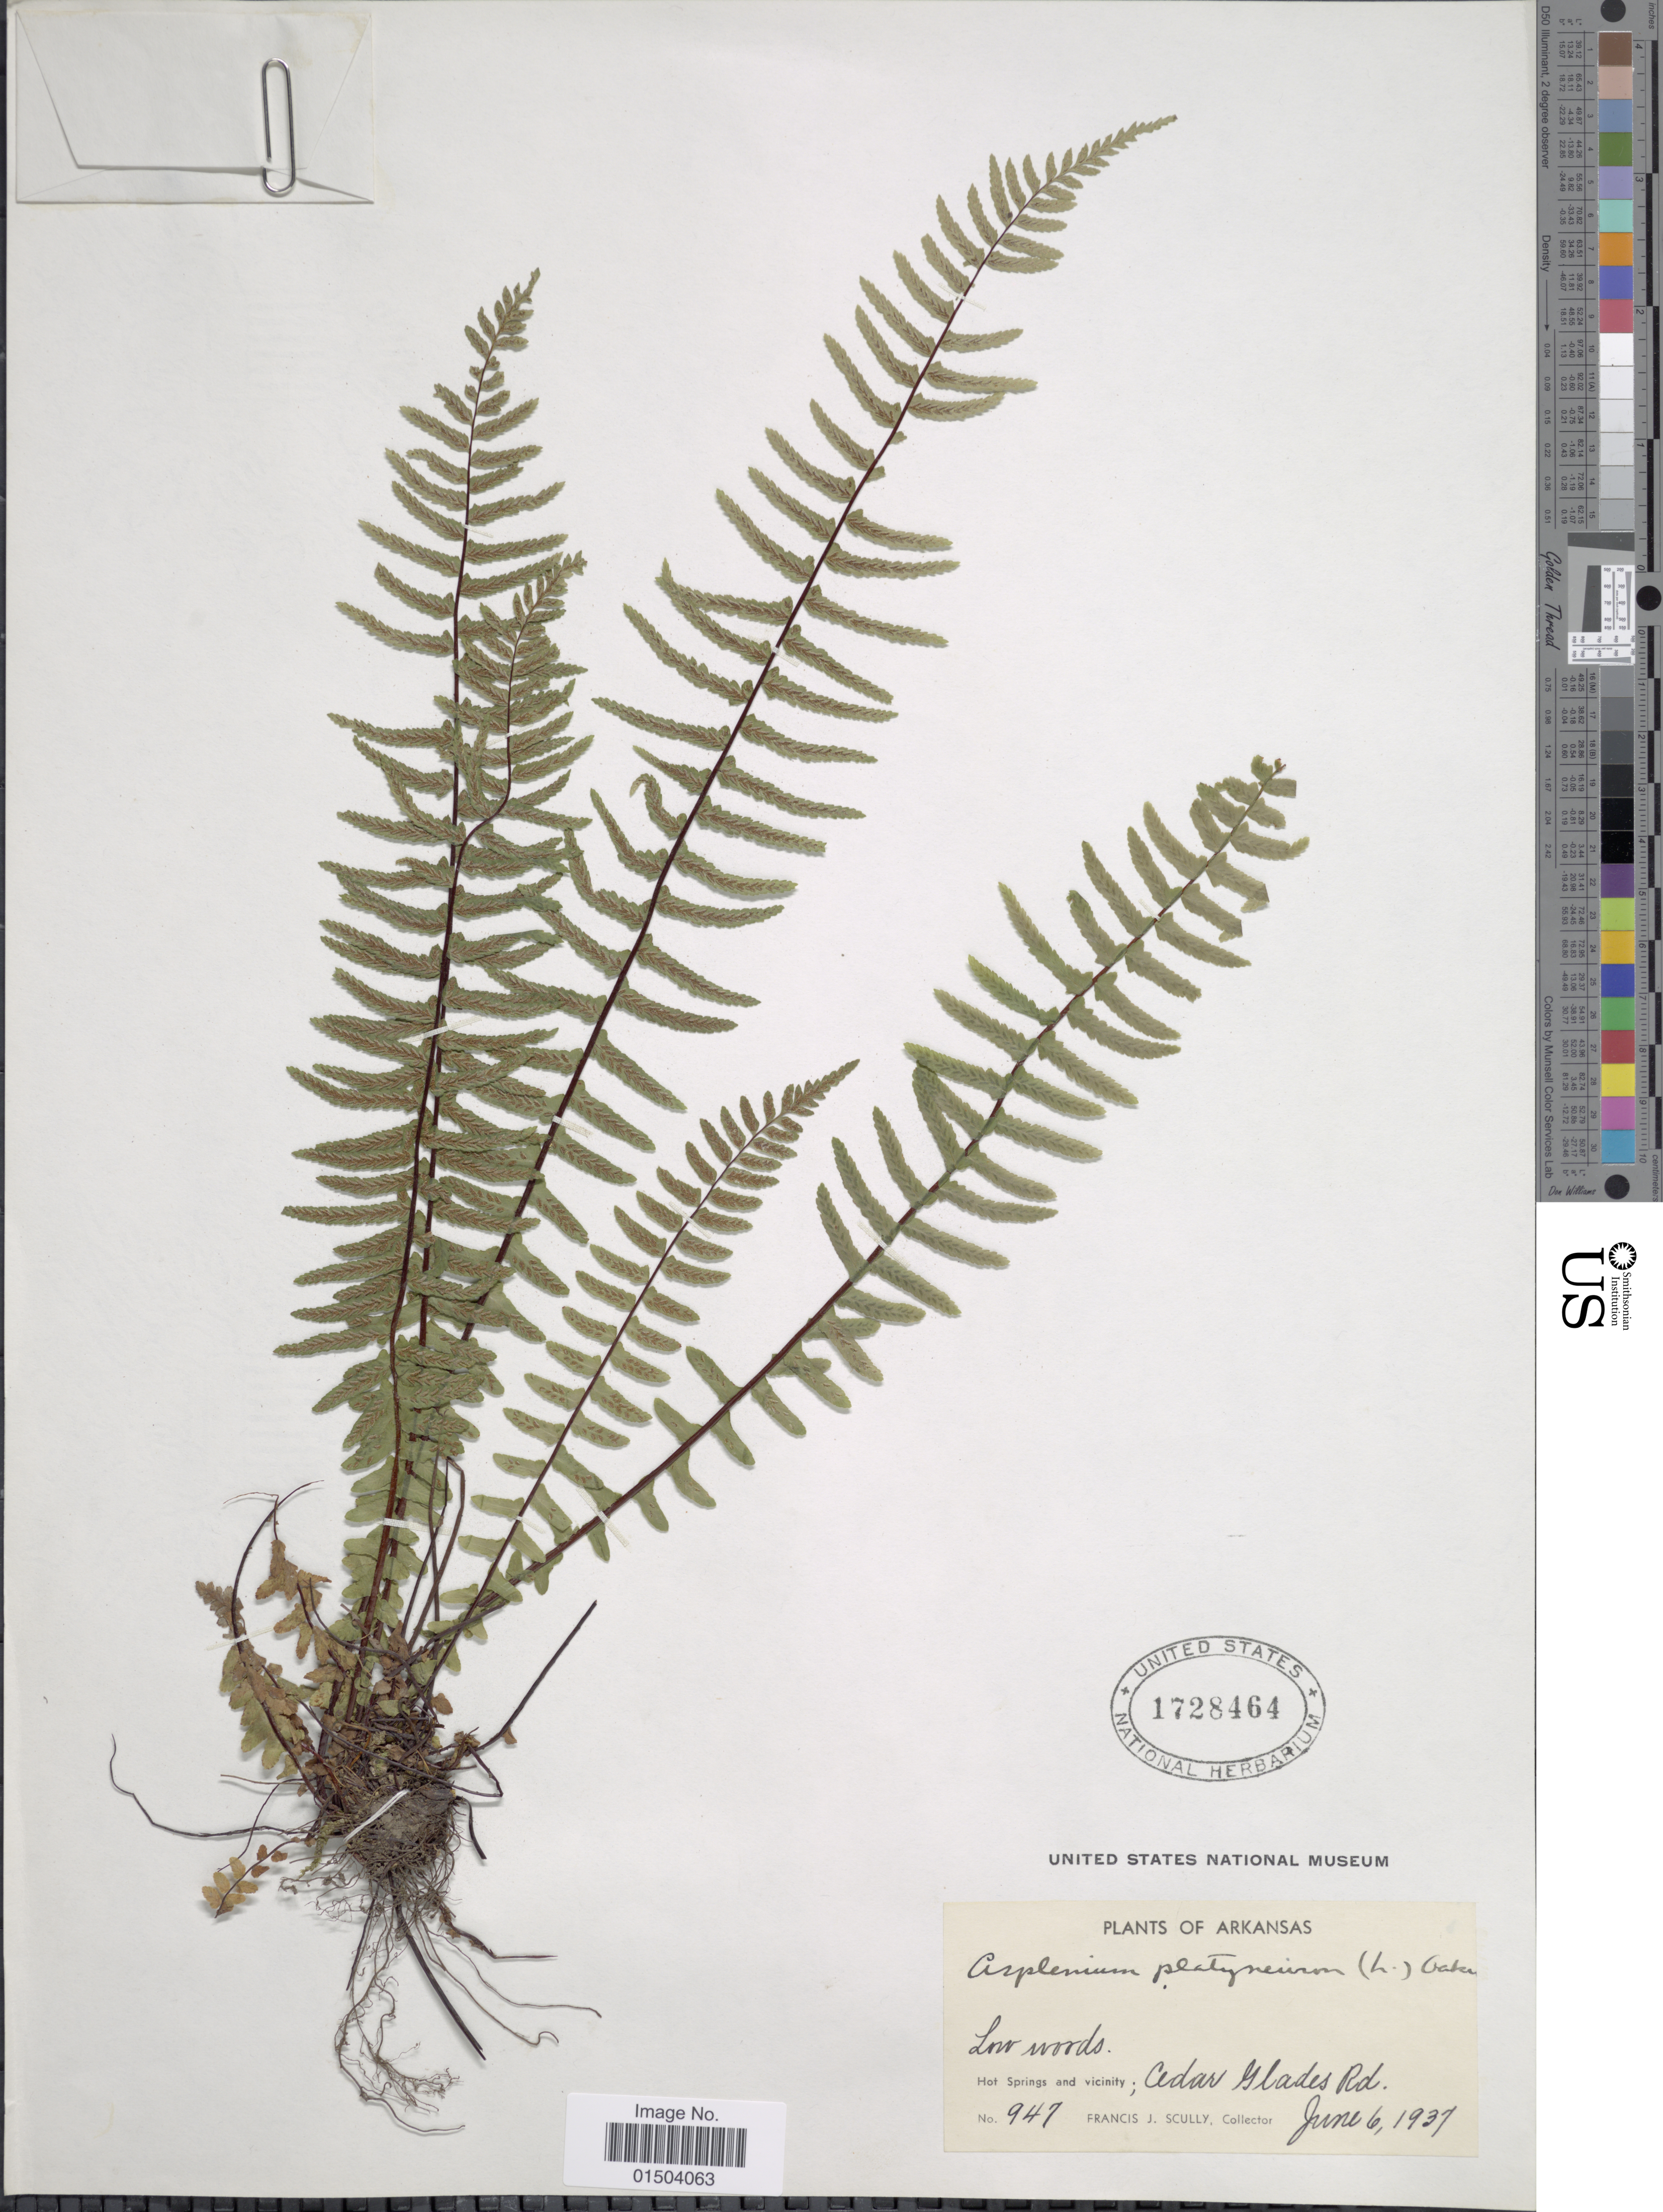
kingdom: Plantae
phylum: Tracheophyta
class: Polypodiopsida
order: Polypodiales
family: Aspleniaceae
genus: Asplenium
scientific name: Asplenium platyneuron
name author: (L.) Britton, Stearns & Poggenb.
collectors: F. J. Scully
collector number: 947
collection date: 1937-06-06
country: United States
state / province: Arkansas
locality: Hot Springs and vicinity; Cedar Glades Rd.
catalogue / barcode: US 1728464